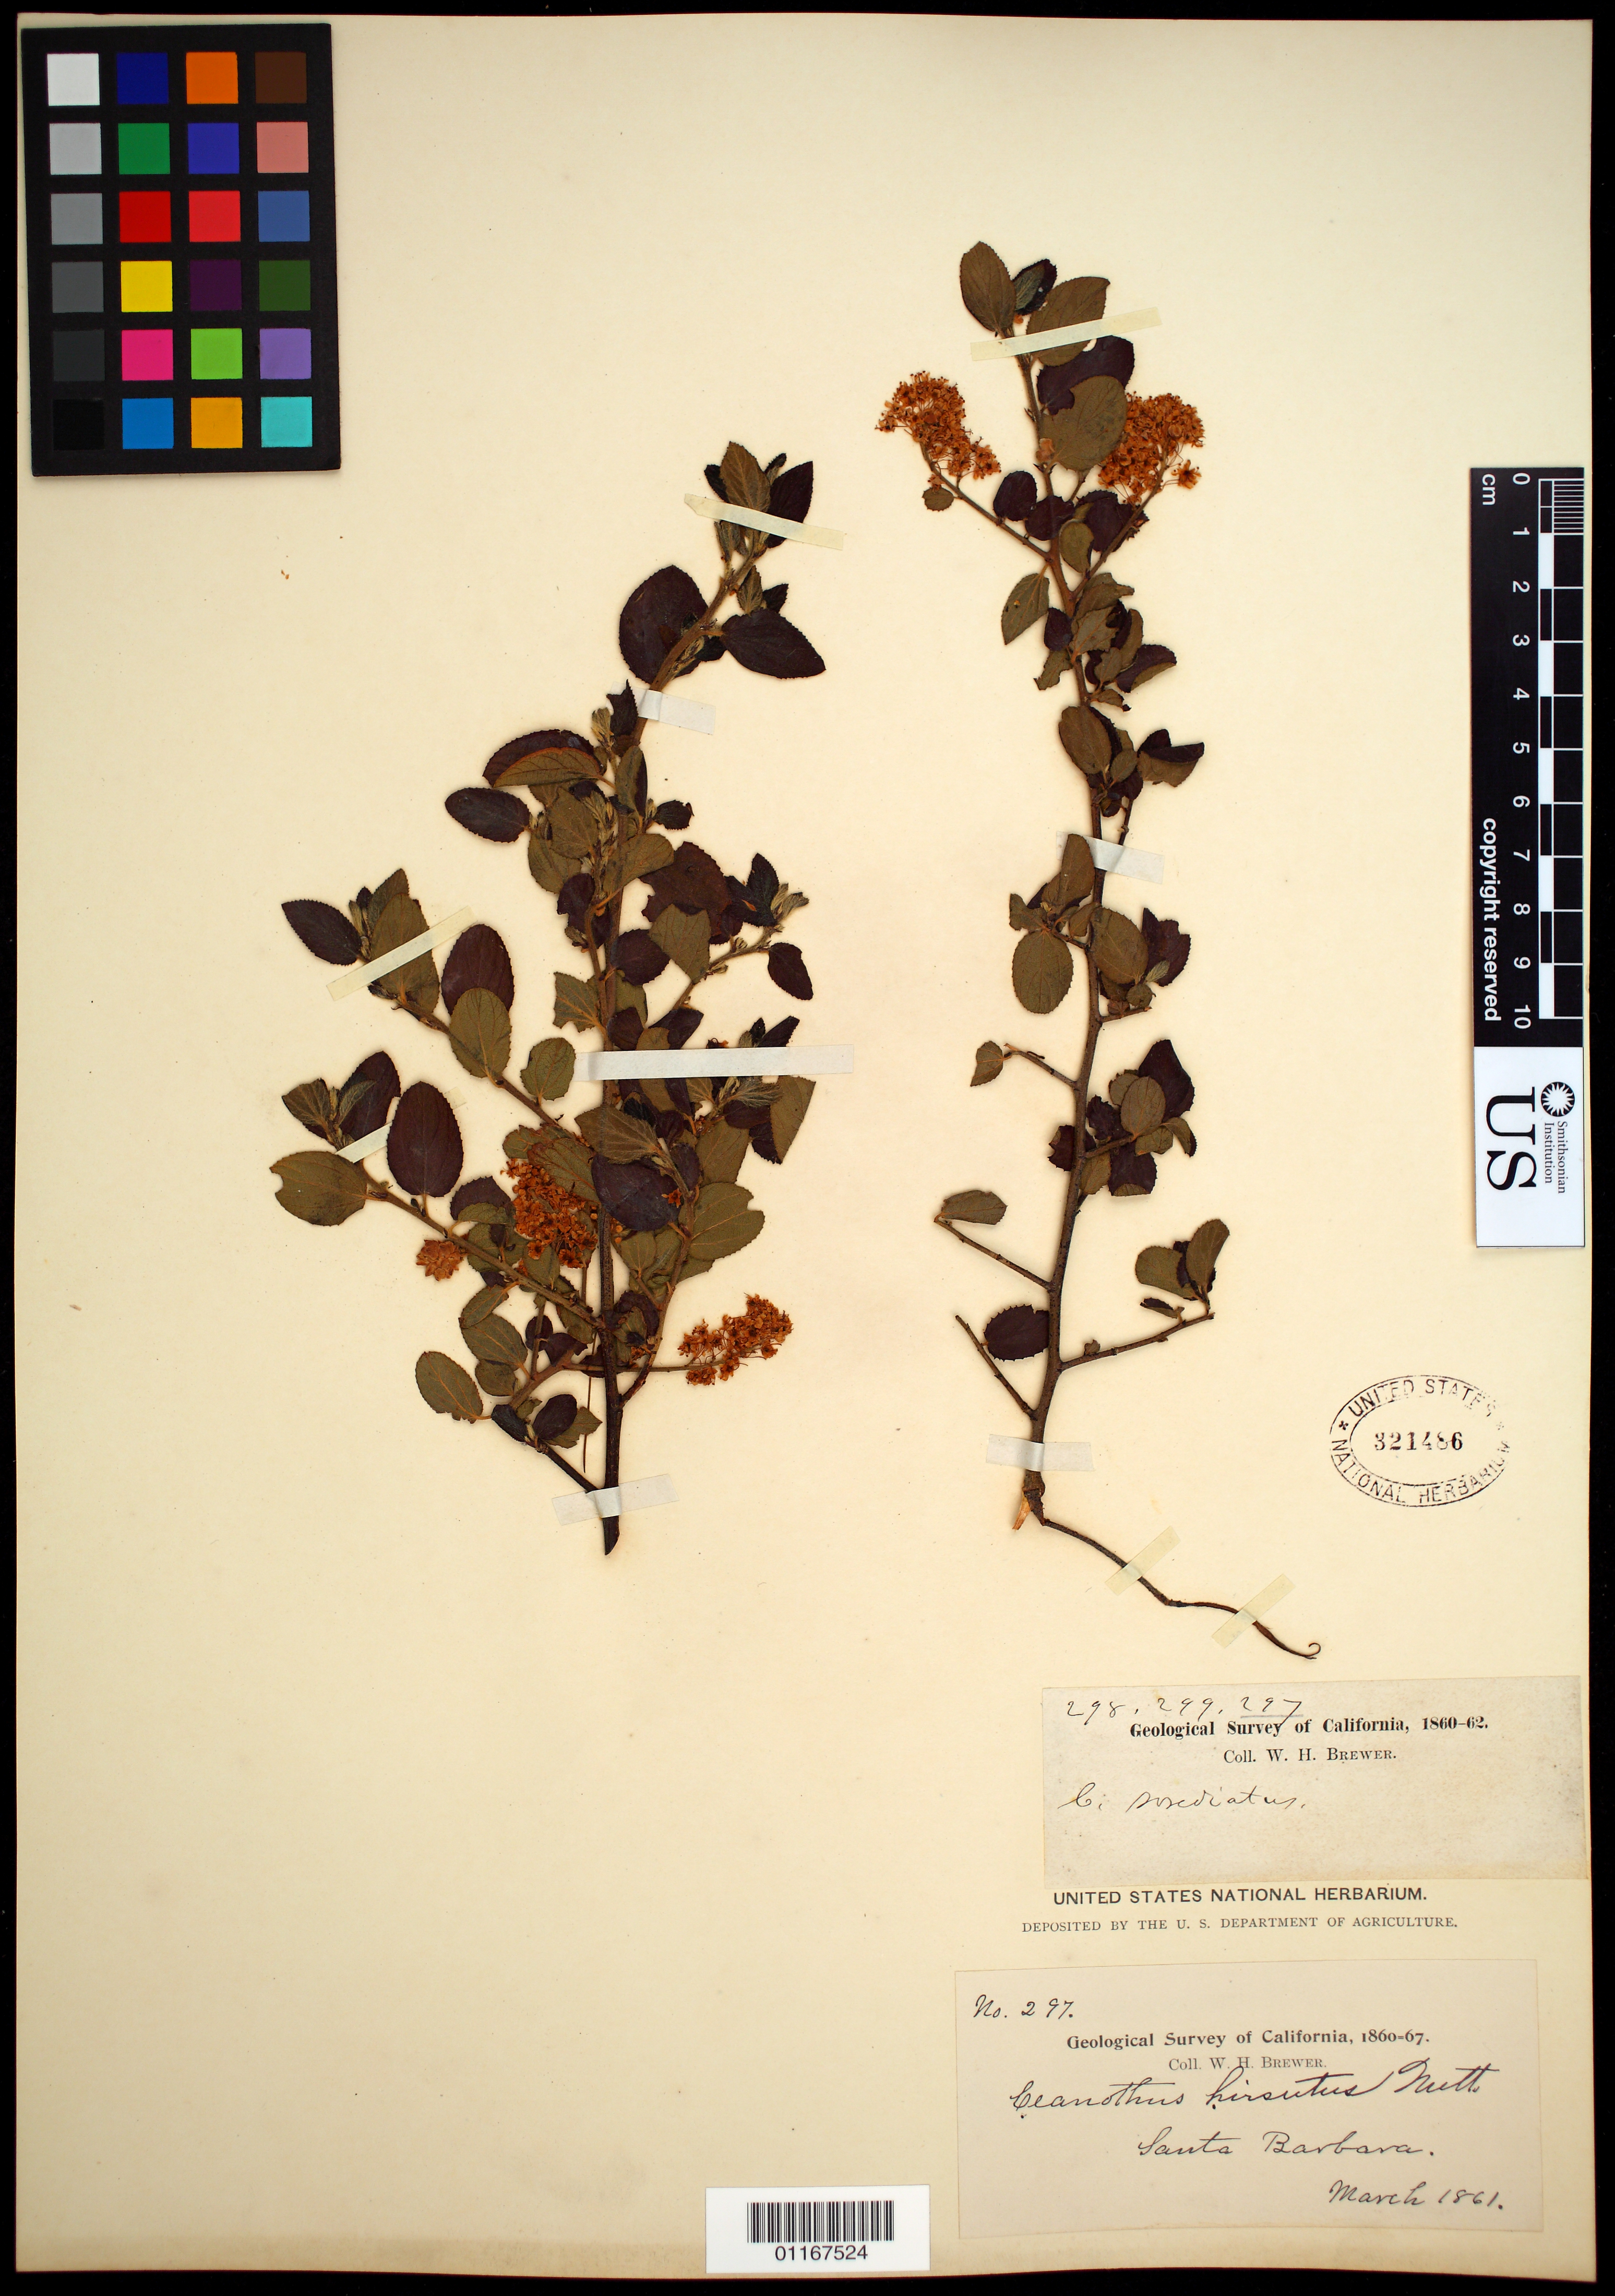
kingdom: Plantae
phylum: Tracheophyta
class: Magnoliopsida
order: Rosales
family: Rhamnaceae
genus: Ceanothus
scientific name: Ceanothus hirsutus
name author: Nutt.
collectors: W. H. Brewer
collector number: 297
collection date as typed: Mar 1861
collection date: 1861-03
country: United States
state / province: California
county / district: Santa Barbara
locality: Santa Barbara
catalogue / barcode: US 321486